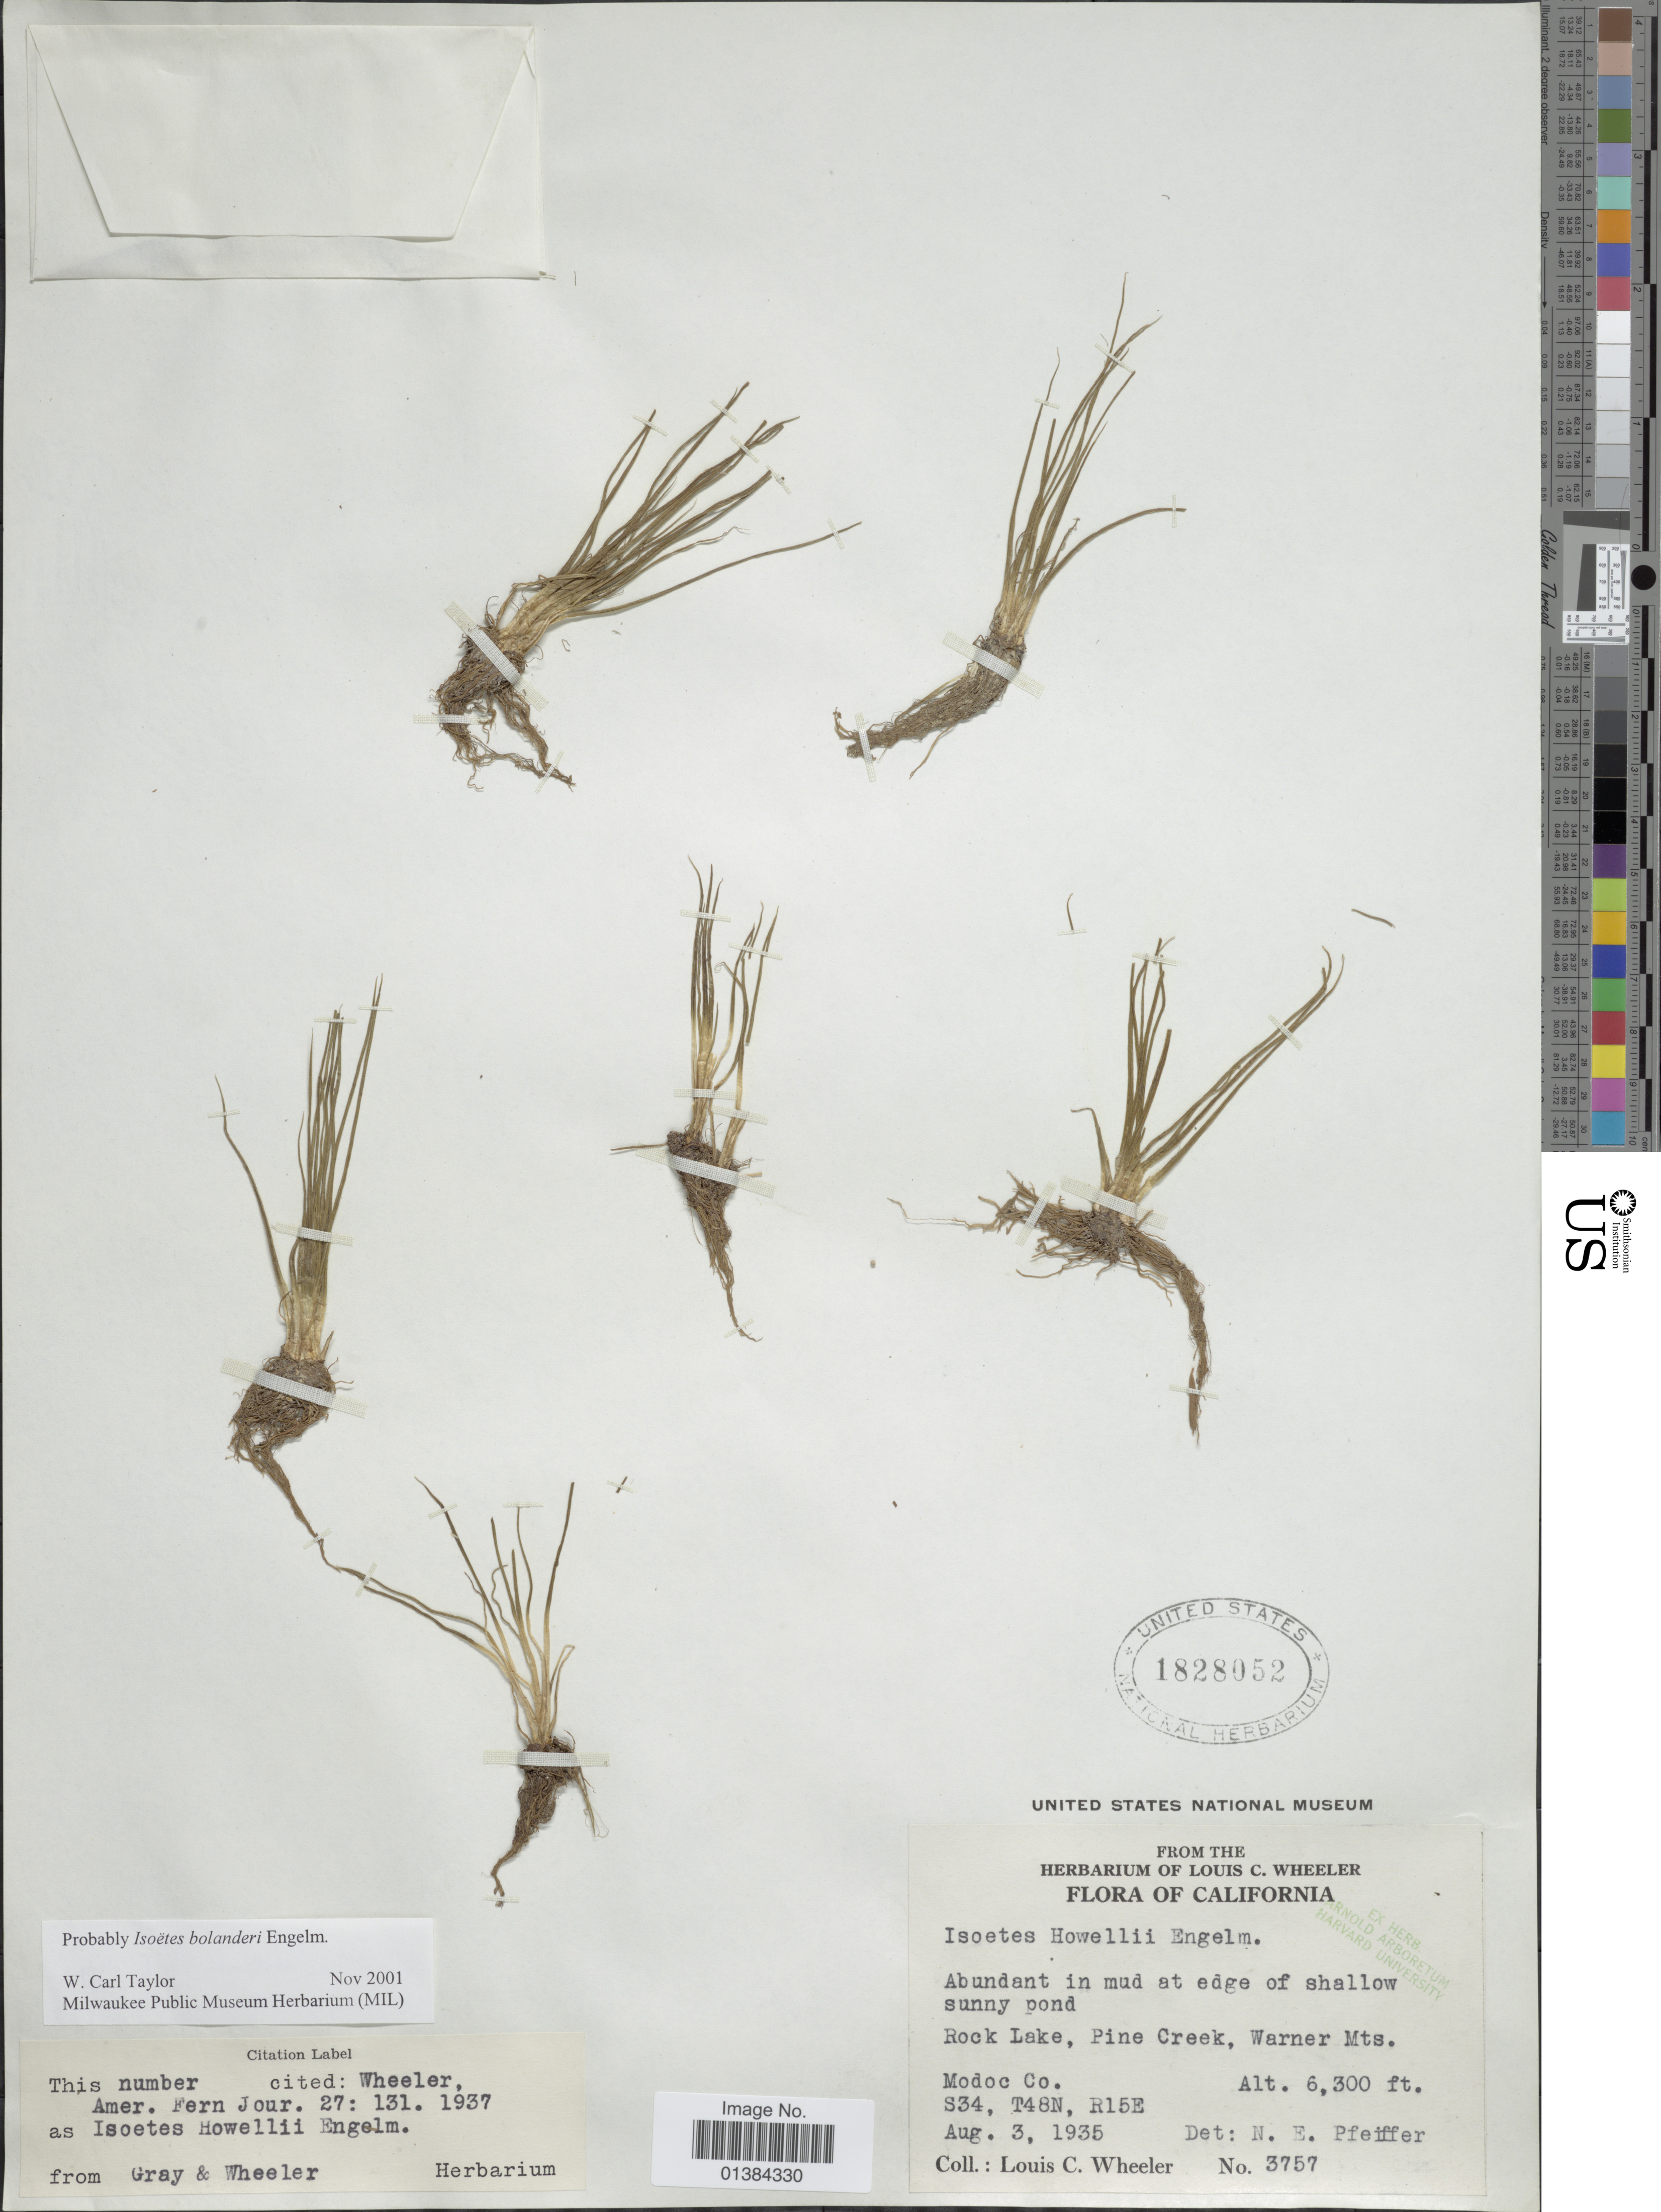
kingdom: Plantae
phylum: Tracheophyta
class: Lycopodiopsida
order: Isoetales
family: Isoetaceae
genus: Isoetes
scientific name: Isoetes bolanderi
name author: Engelm.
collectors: L. C. Wheeler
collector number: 3757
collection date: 1935-08-03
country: United States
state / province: California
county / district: Modoc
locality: Rock Lake, Pine Creek, Warner Mts. Modoc Co. S34, T48N, R15E.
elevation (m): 1920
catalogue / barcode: US 1828052